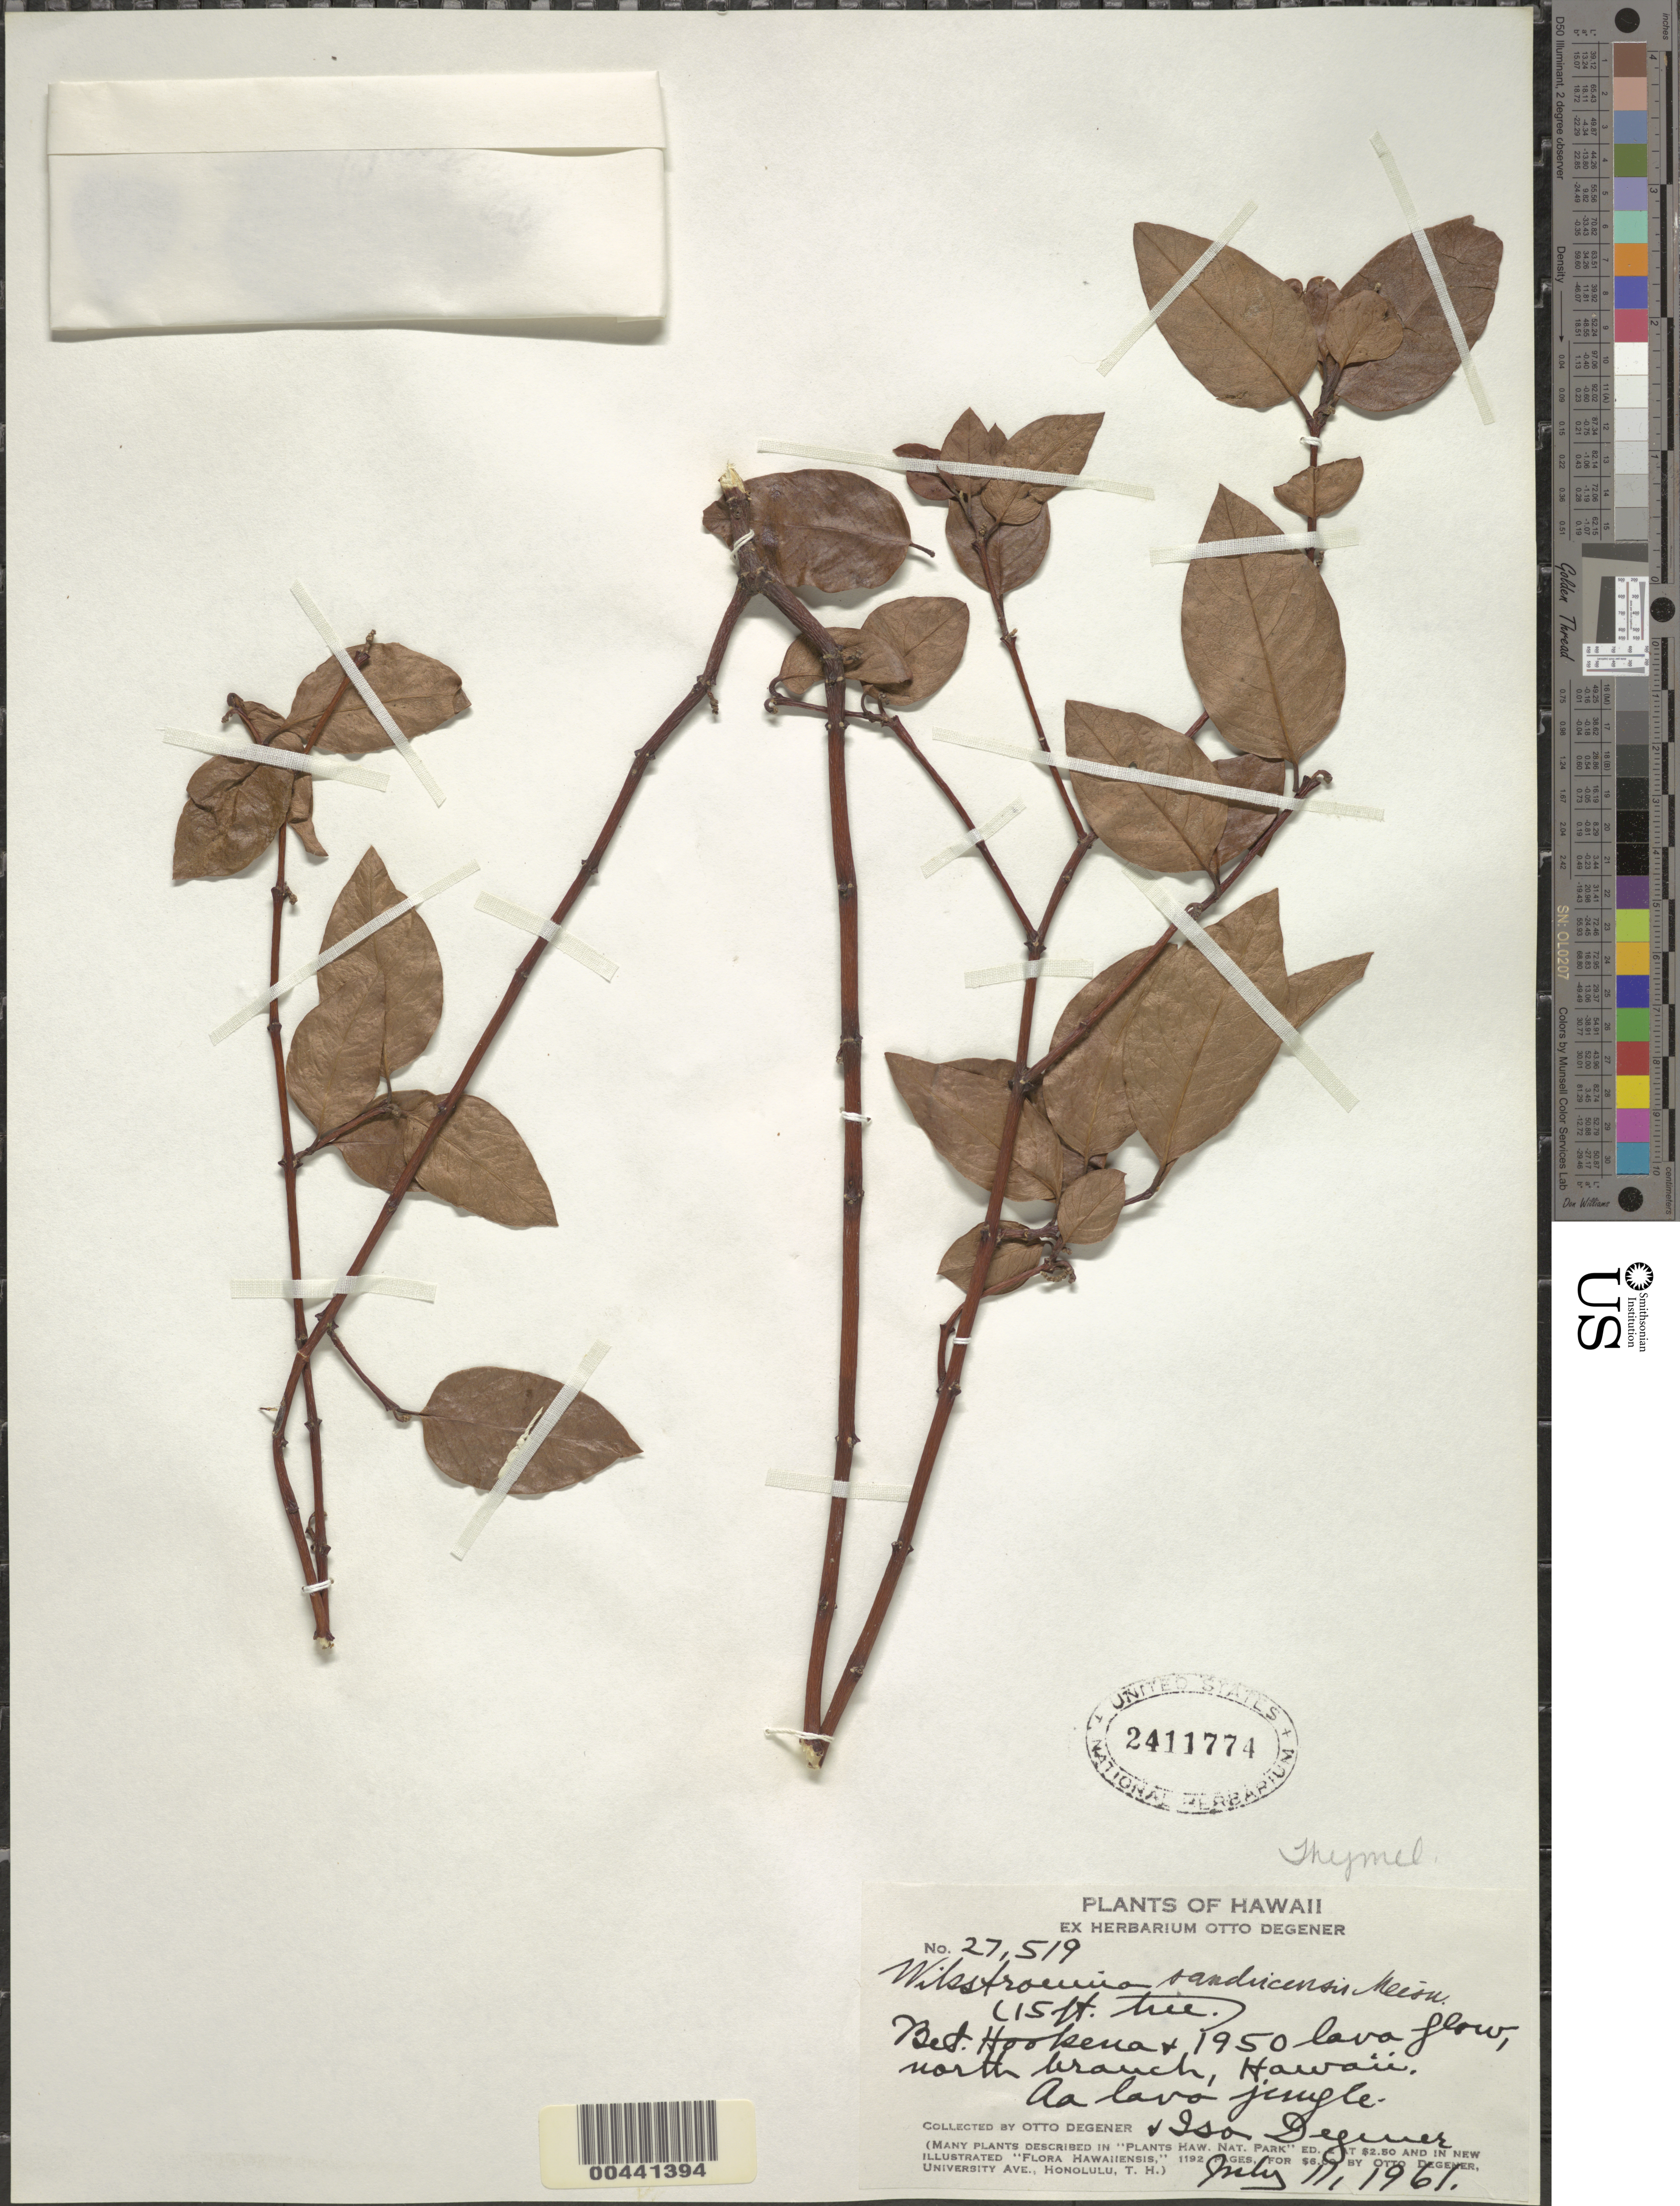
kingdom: Plantae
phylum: Tracheophyta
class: Magnoliopsida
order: Malvales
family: Thymelaeaceae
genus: Wikstroemia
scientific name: Wikstroemia sandwicensis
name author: Meisn.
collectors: O. Degener & I. Degener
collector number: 27519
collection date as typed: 11 Jul 1961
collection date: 1961-07-11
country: United States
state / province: Hawaii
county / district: Hawaii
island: Hawaii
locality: Between Hookena and 1950 Lava Flow, N branch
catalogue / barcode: US 2411774